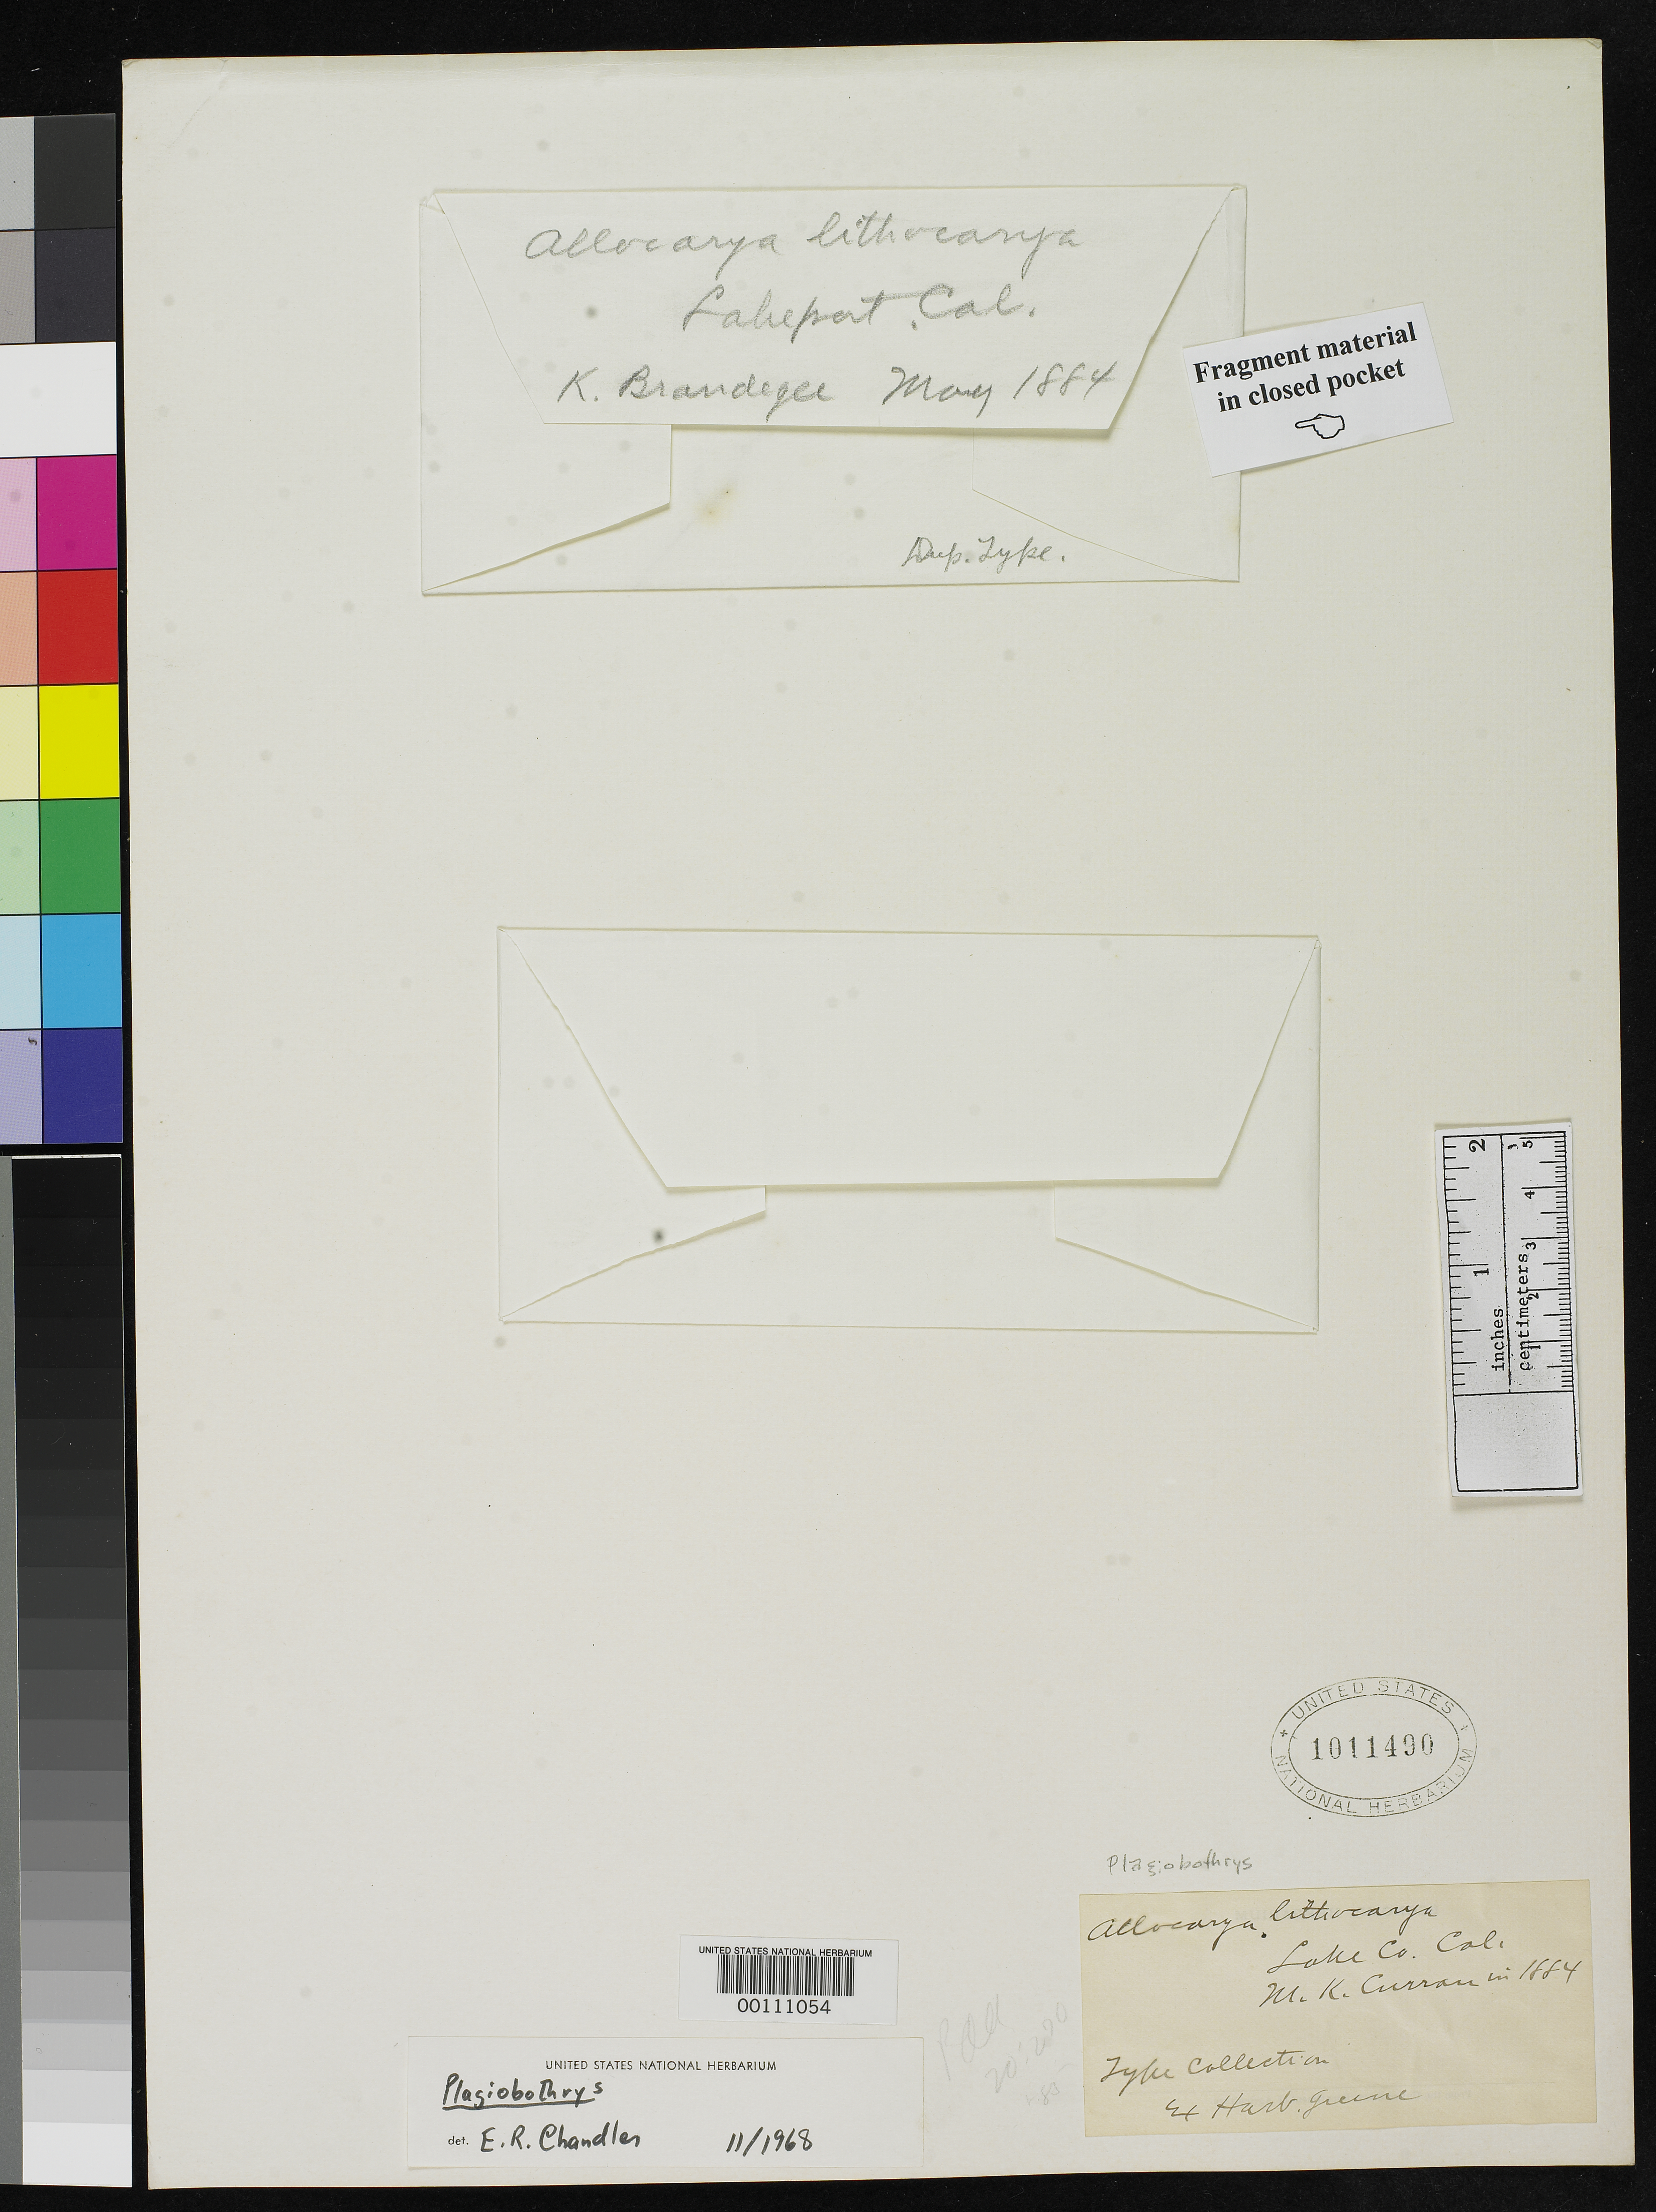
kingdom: Plantae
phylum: Tracheophyta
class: Magnoliopsida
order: Boraginales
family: Boraginaceae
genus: Krynitzkia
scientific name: Krynitzkia lithocarya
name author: Greene ex A. Gray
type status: Type Fragment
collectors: M. K. Brandegee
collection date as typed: May 1884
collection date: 1884-05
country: United States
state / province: California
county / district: Lake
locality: Lakeport.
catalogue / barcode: US 1011490